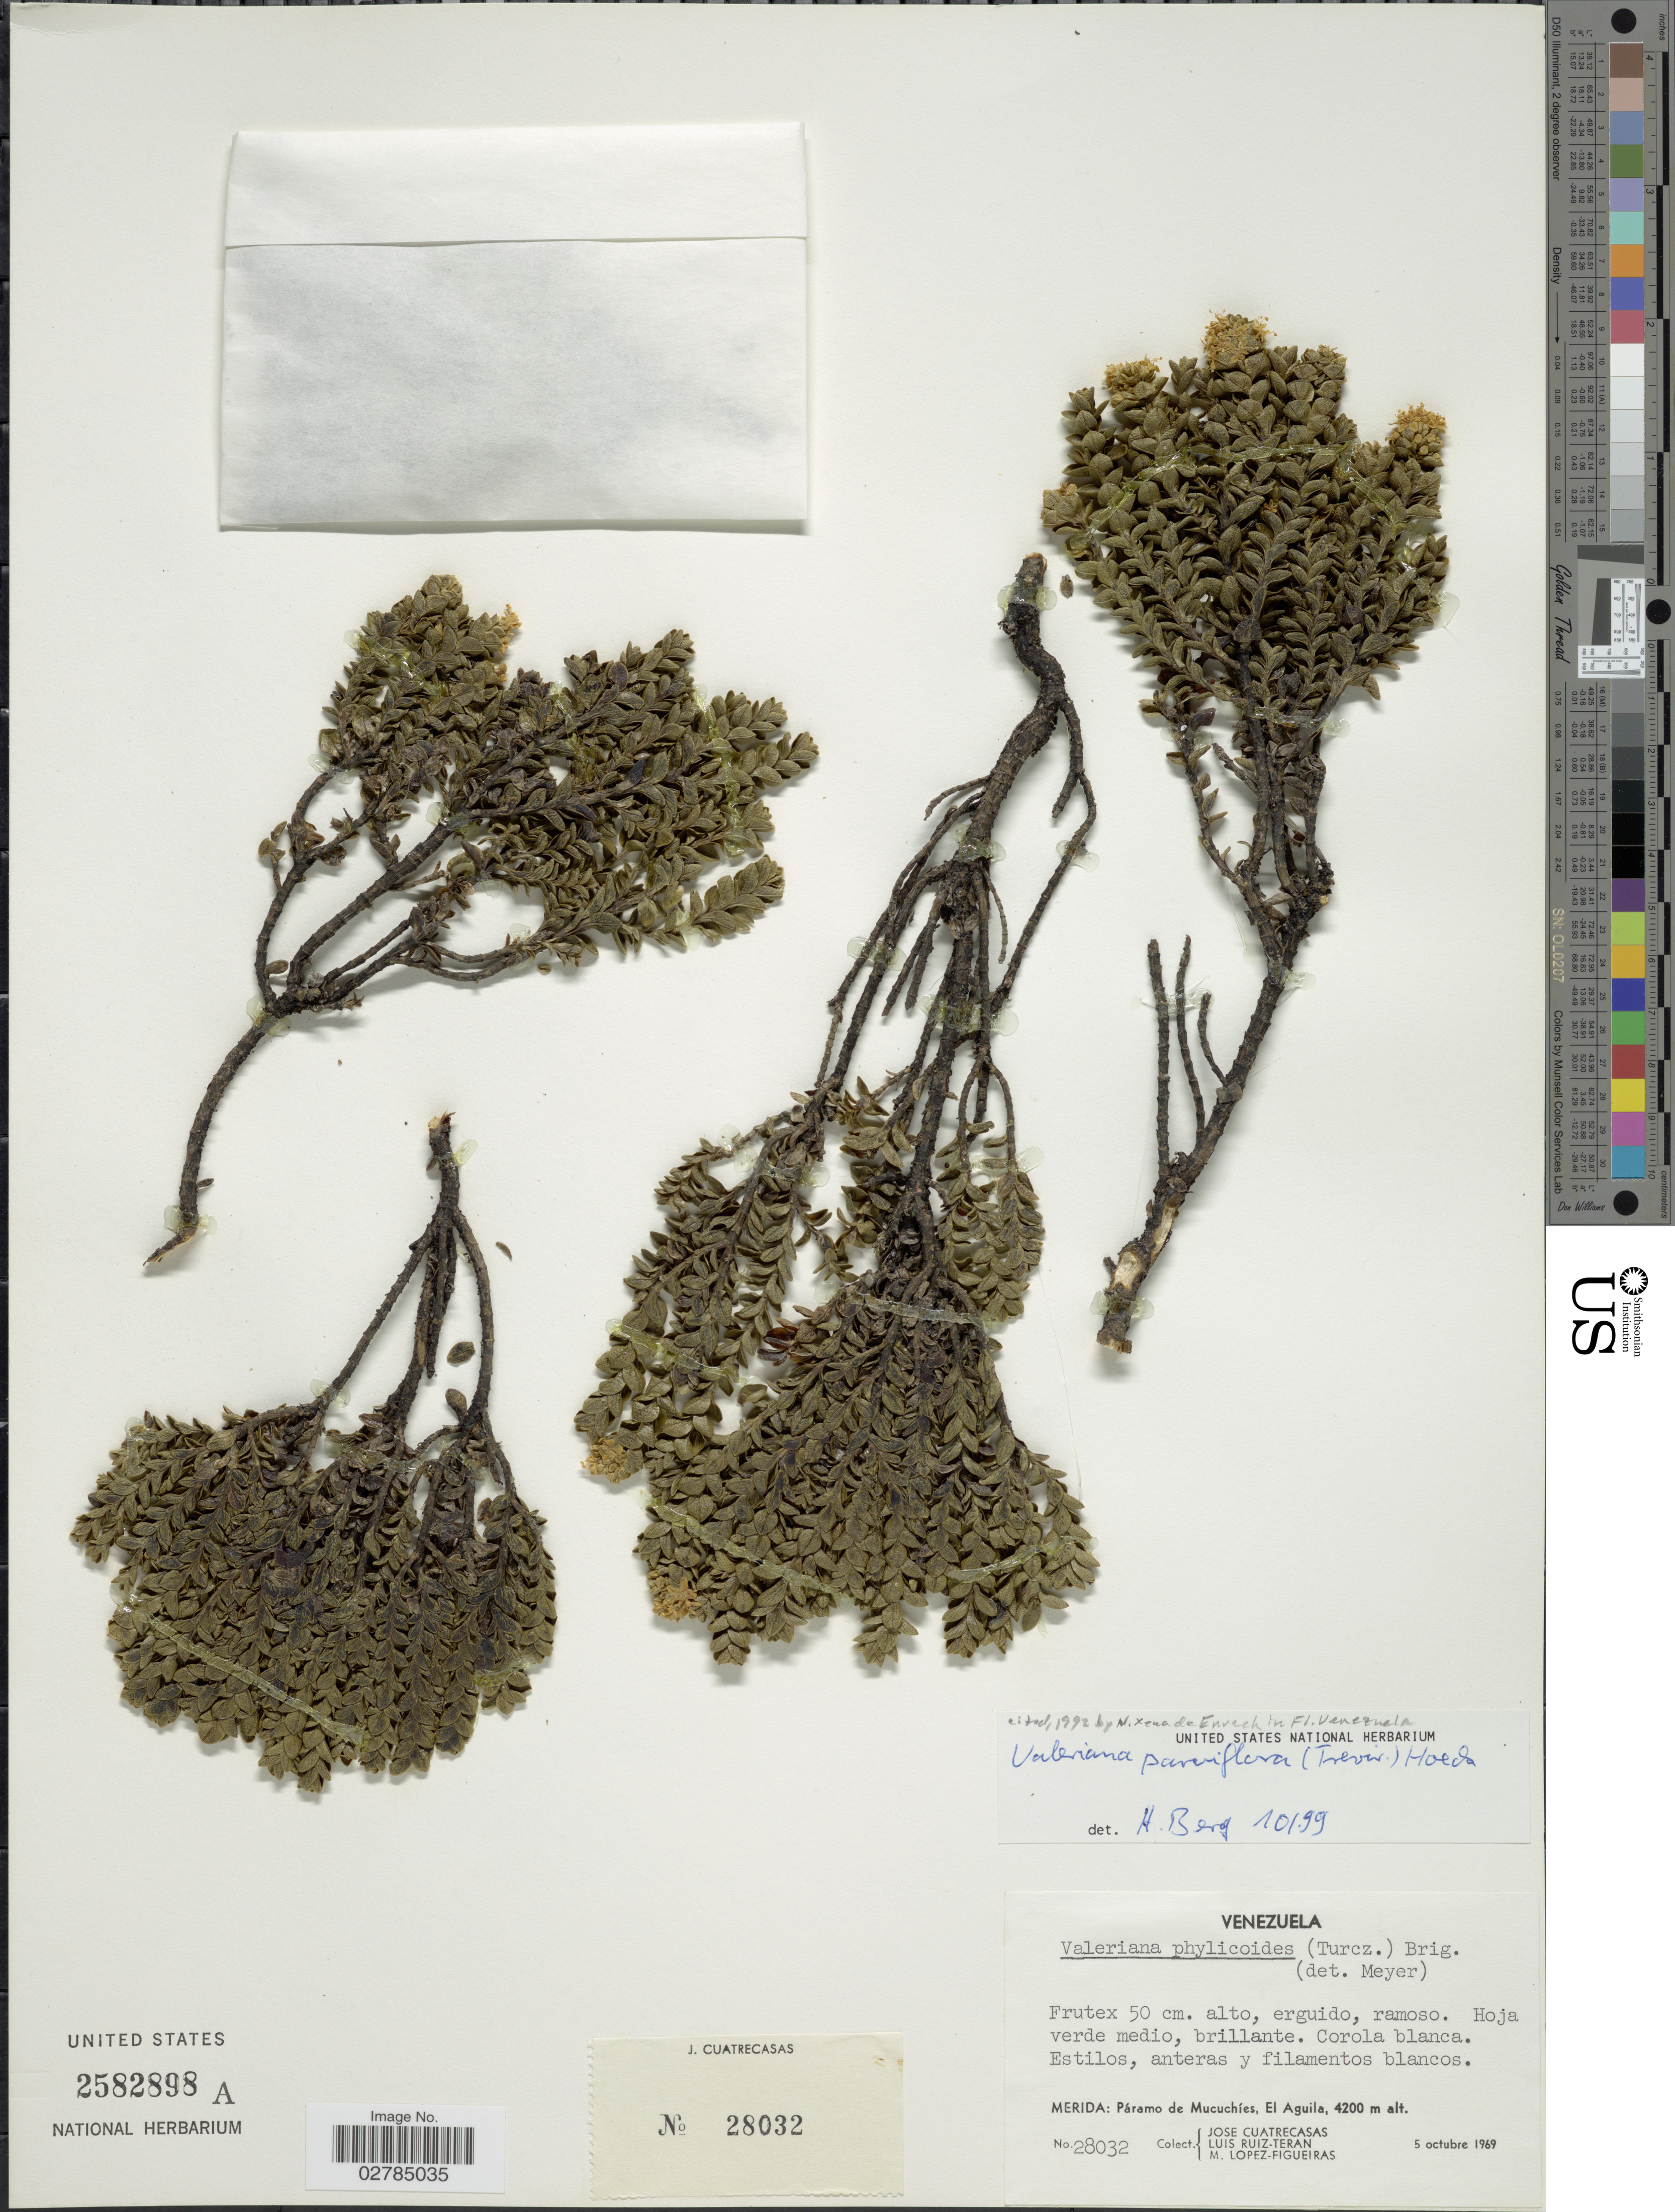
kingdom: Plantae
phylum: Tracheophyta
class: Magnoliopsida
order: Dipsacales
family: Caprifoliaceae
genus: Valeriana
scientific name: Valeriana parviflora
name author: Miégev.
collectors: J. Cuatrecasas, L. Teran & M. López Figueiras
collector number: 28032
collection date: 1969-10-05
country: Venezuela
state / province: Mérida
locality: Páramo de Mucuchíes, El Aguila.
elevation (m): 4200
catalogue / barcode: US 2582898A